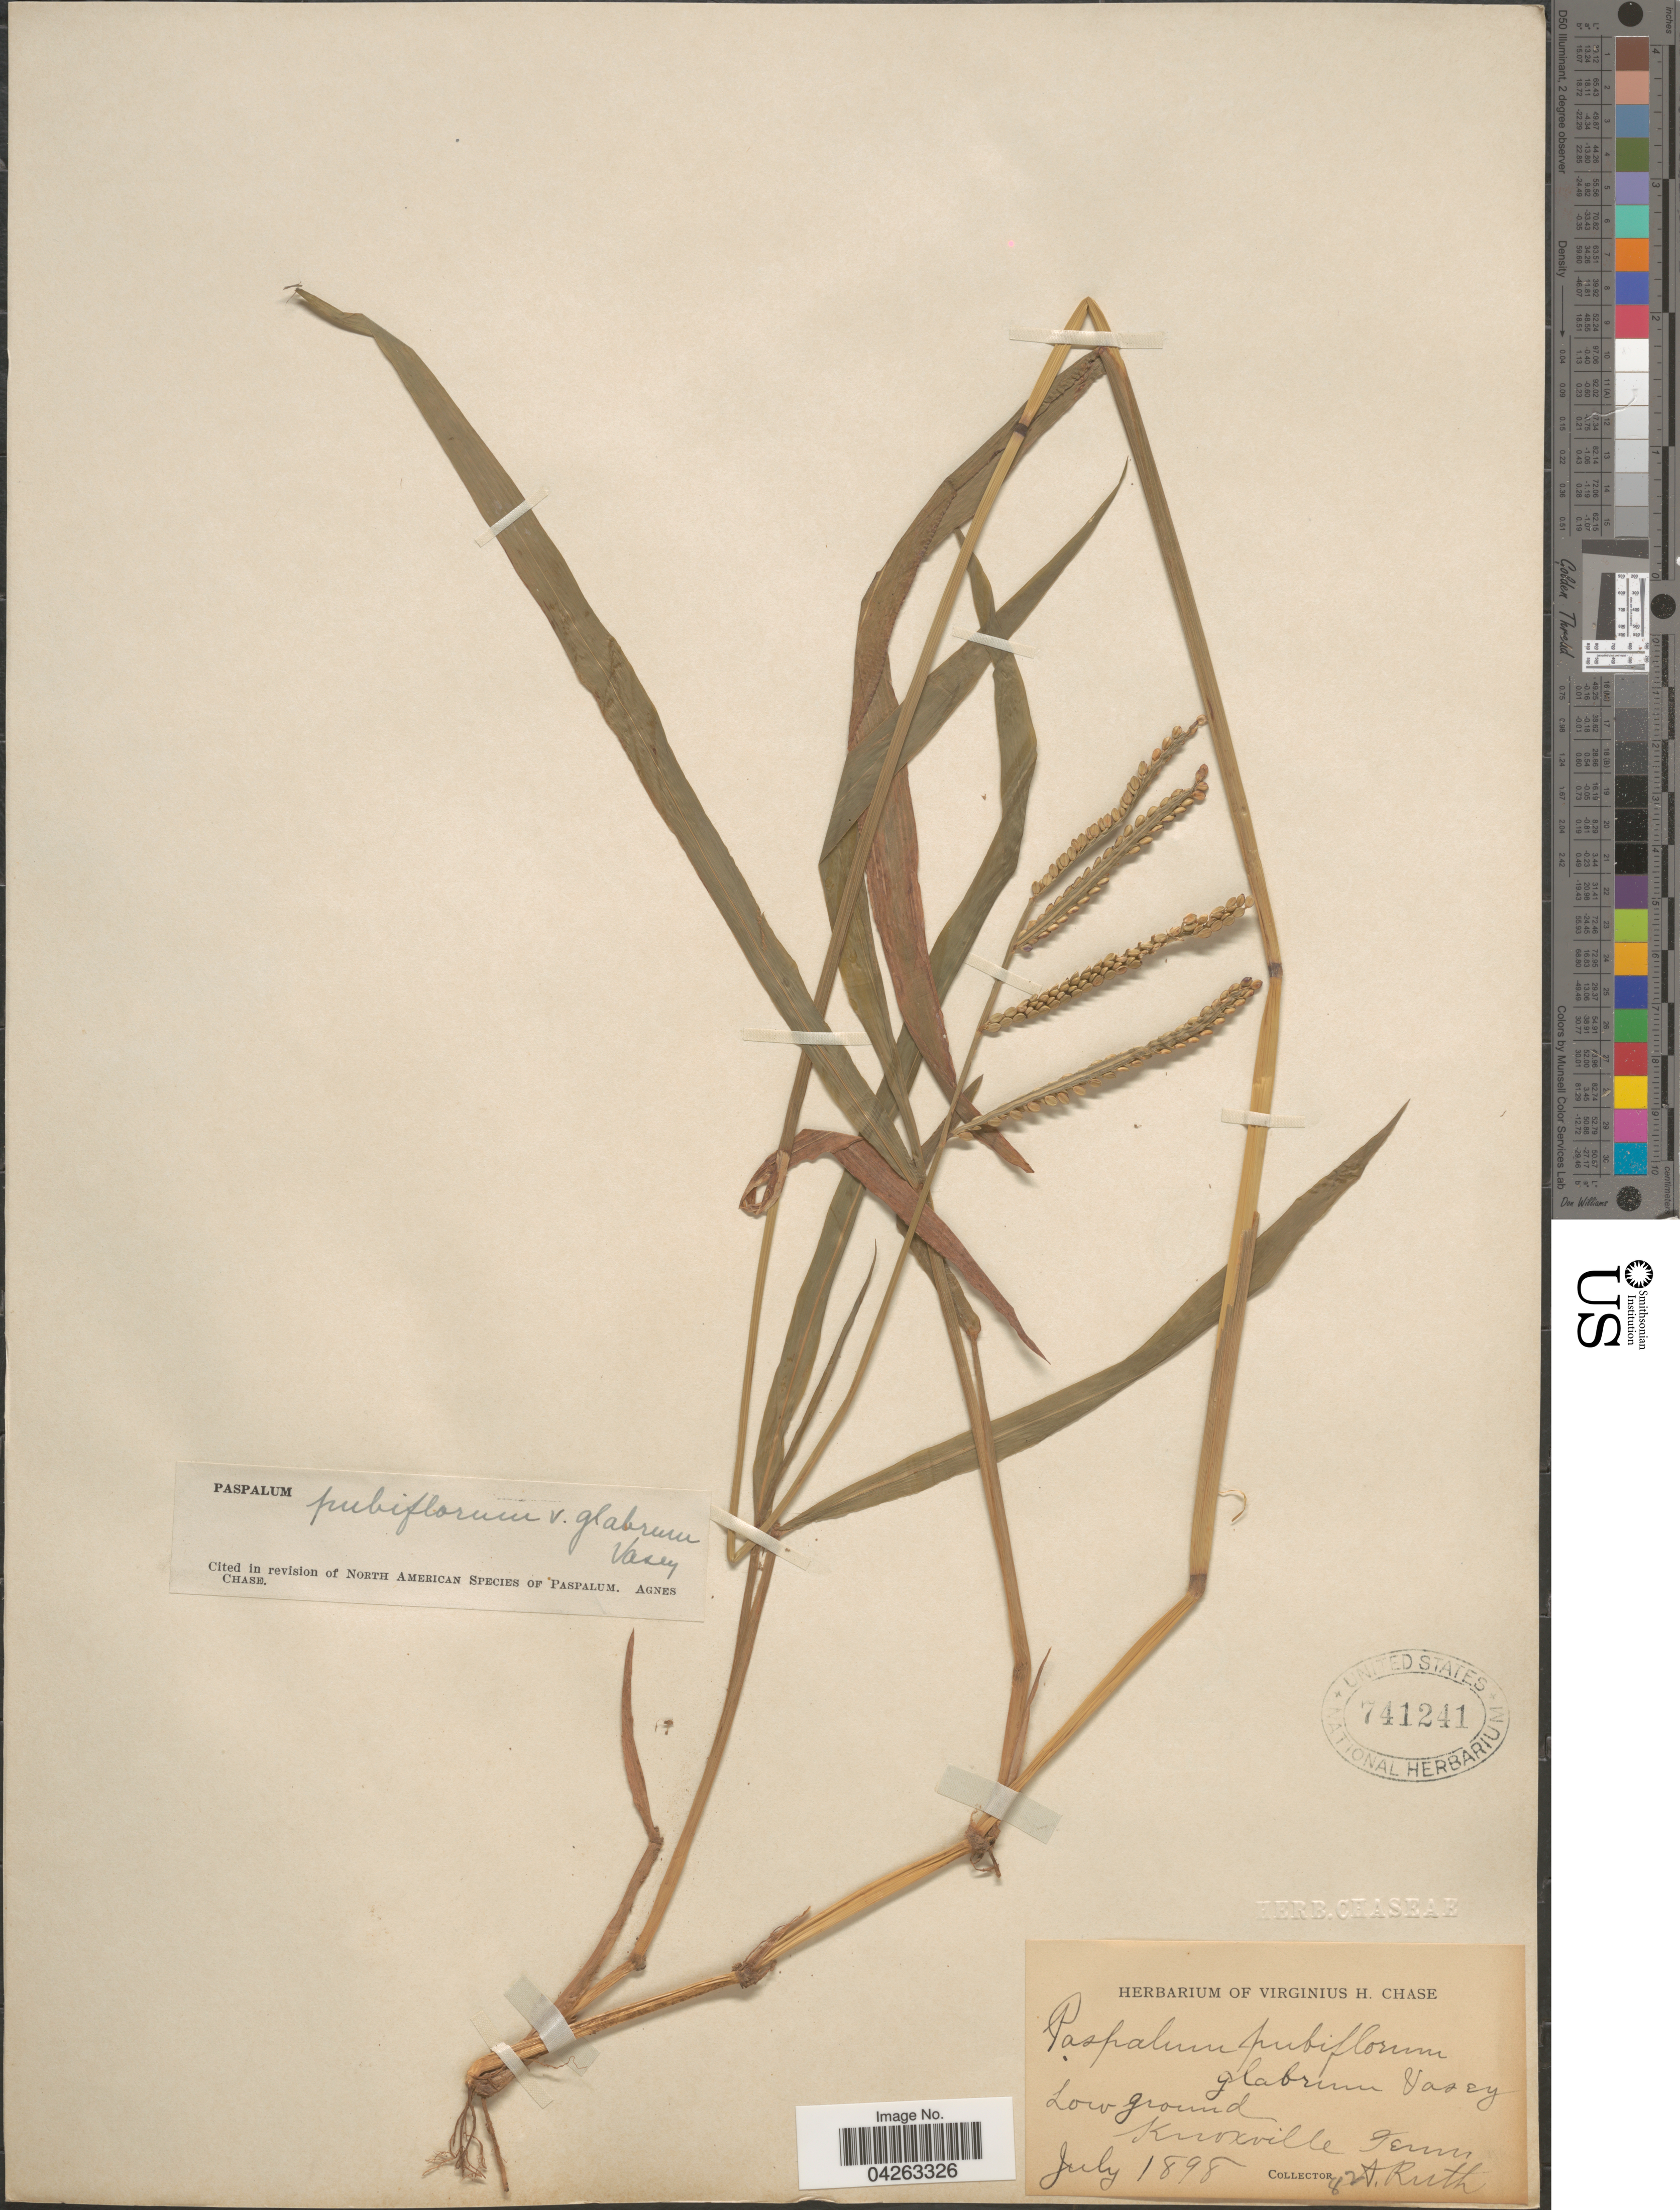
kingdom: Plantae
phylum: Tracheophyta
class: Liliopsida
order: Poales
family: Poaceae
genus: Paspalum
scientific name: Paspalum pubiflorum var. glabrum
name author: Vasey ex Scribn.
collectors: A. Ruth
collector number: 82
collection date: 1898-07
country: United States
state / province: Tennessee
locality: Knoxville.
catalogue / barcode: US 741241